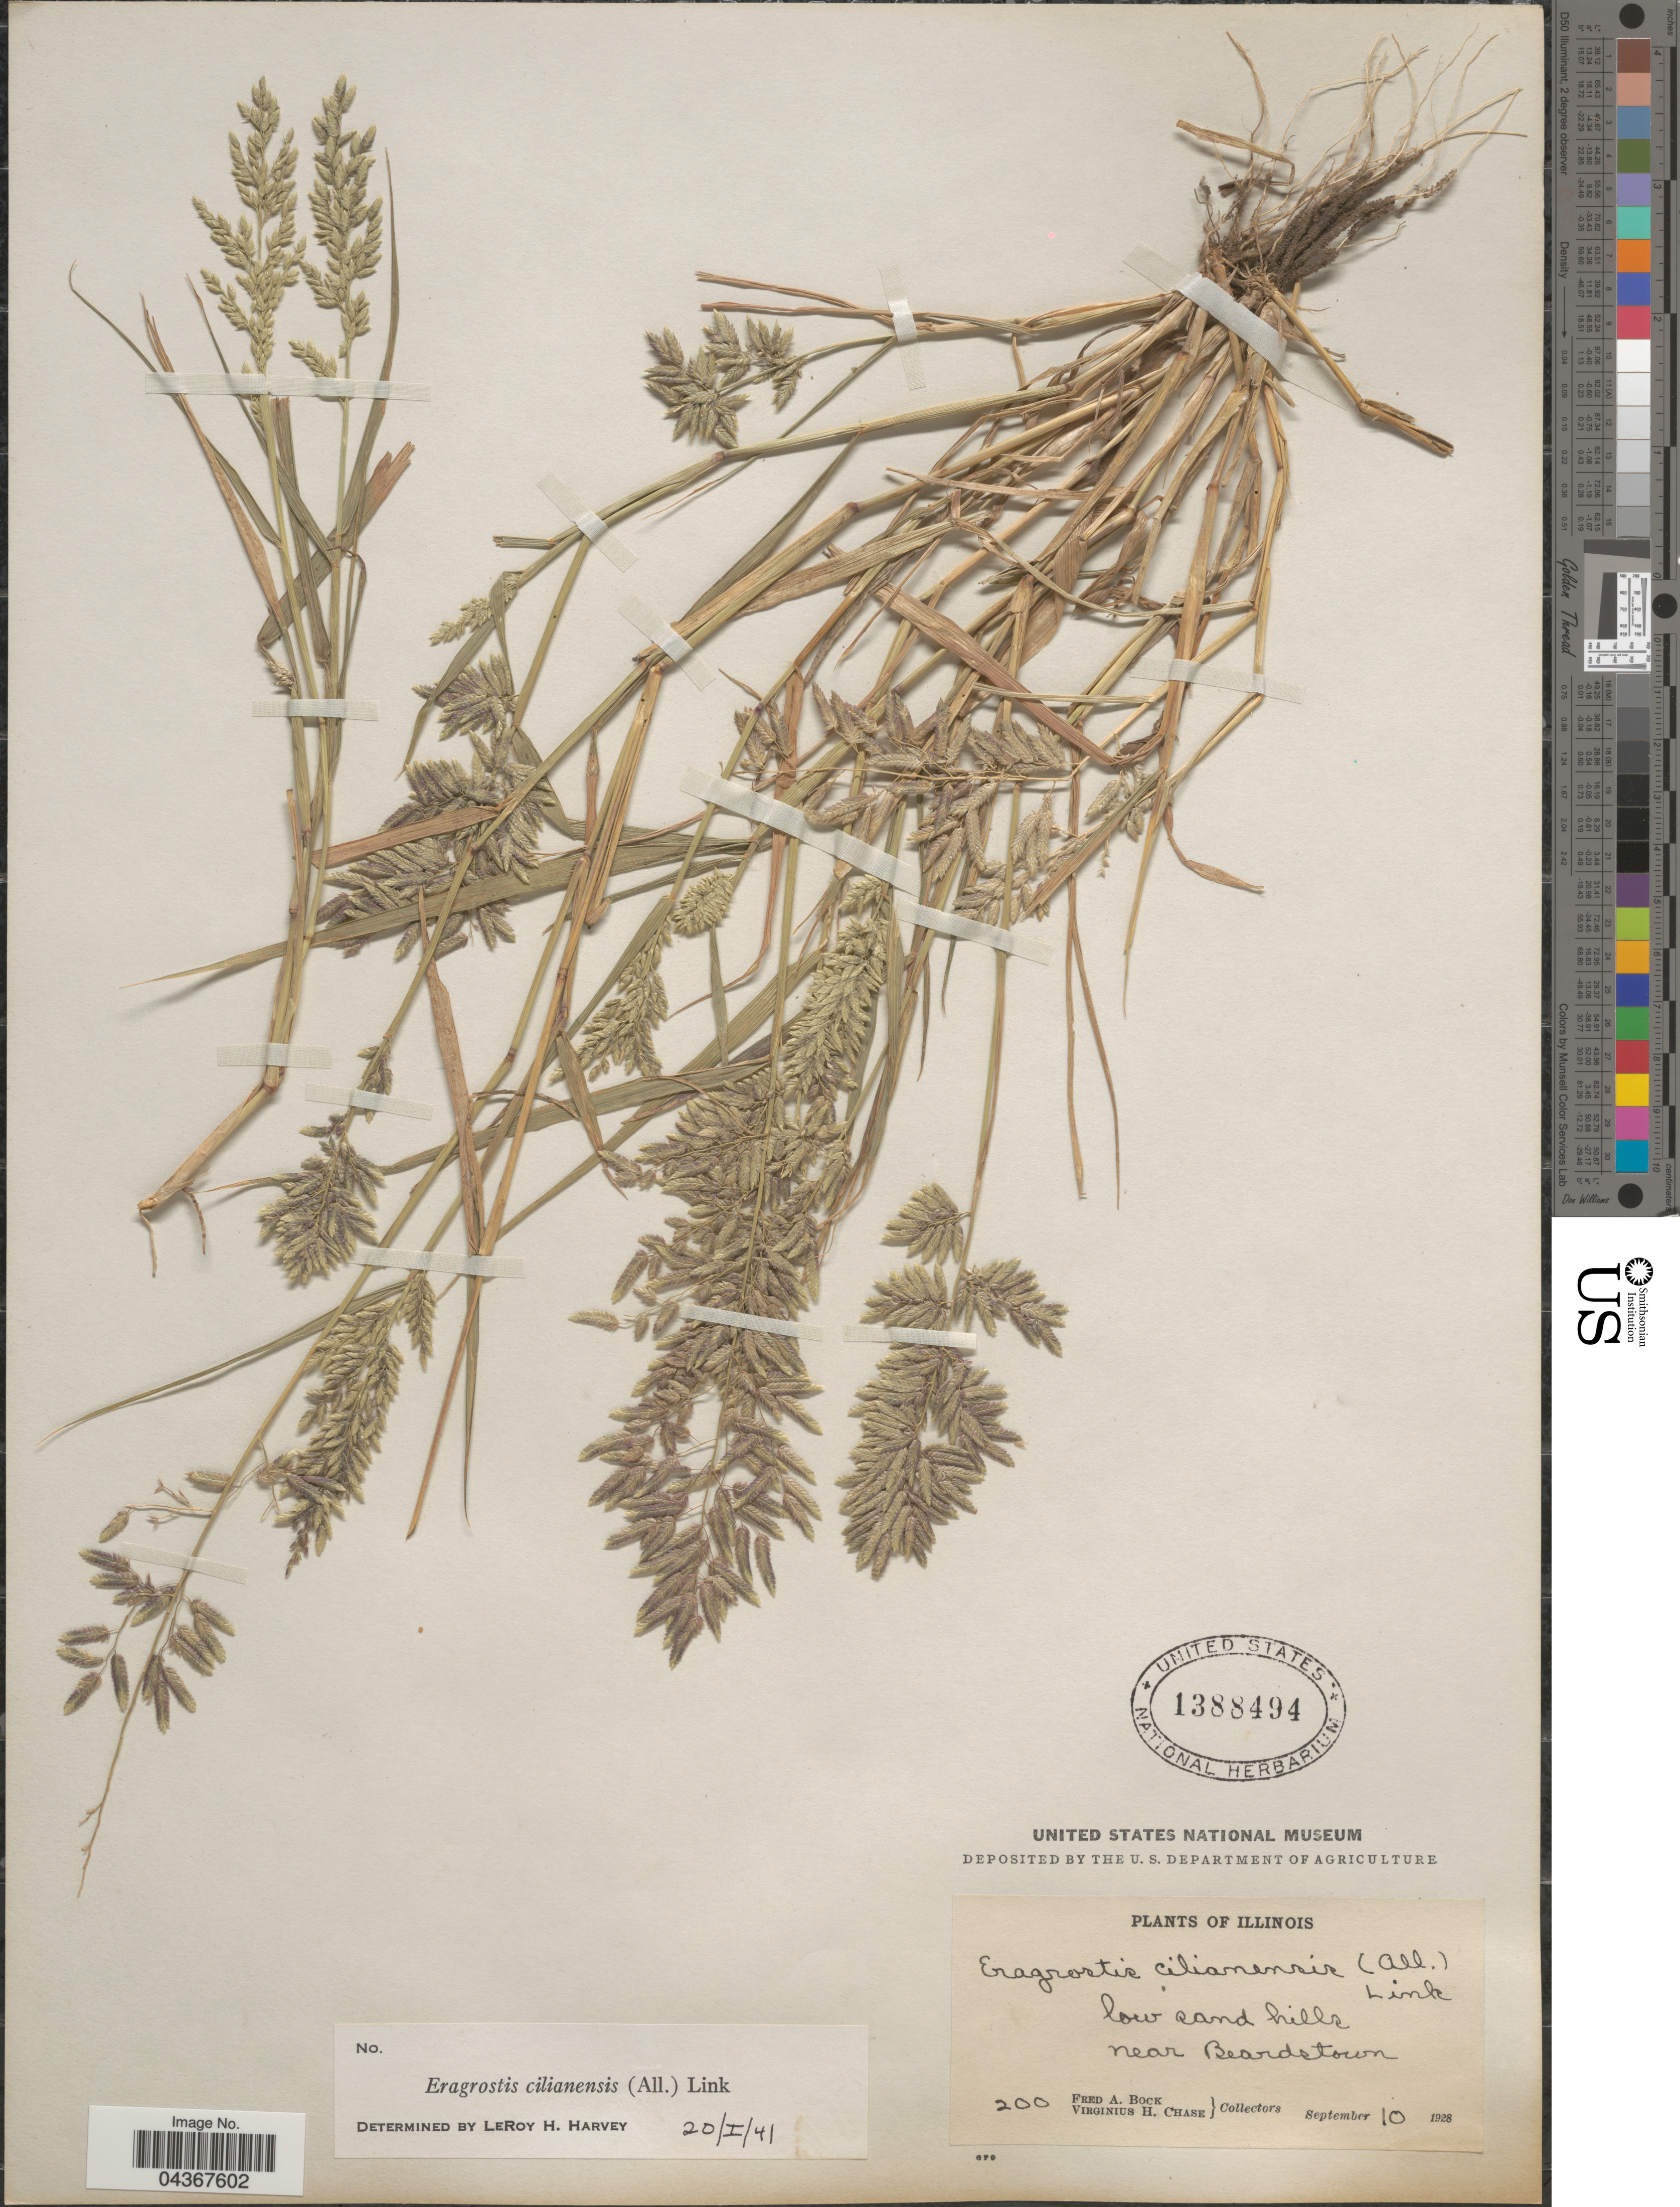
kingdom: Plantae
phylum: Tracheophyta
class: Liliopsida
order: Poales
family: Poaceae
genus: Eragrostis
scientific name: Eragrostis cilianensis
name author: (Bellardi) Vignolo ex Janch.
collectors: F. Bock & V. H. Chase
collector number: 200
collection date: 1928-09-10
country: United States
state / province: Illinois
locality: Low sand hills near Beardstown.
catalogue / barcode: US 1388494